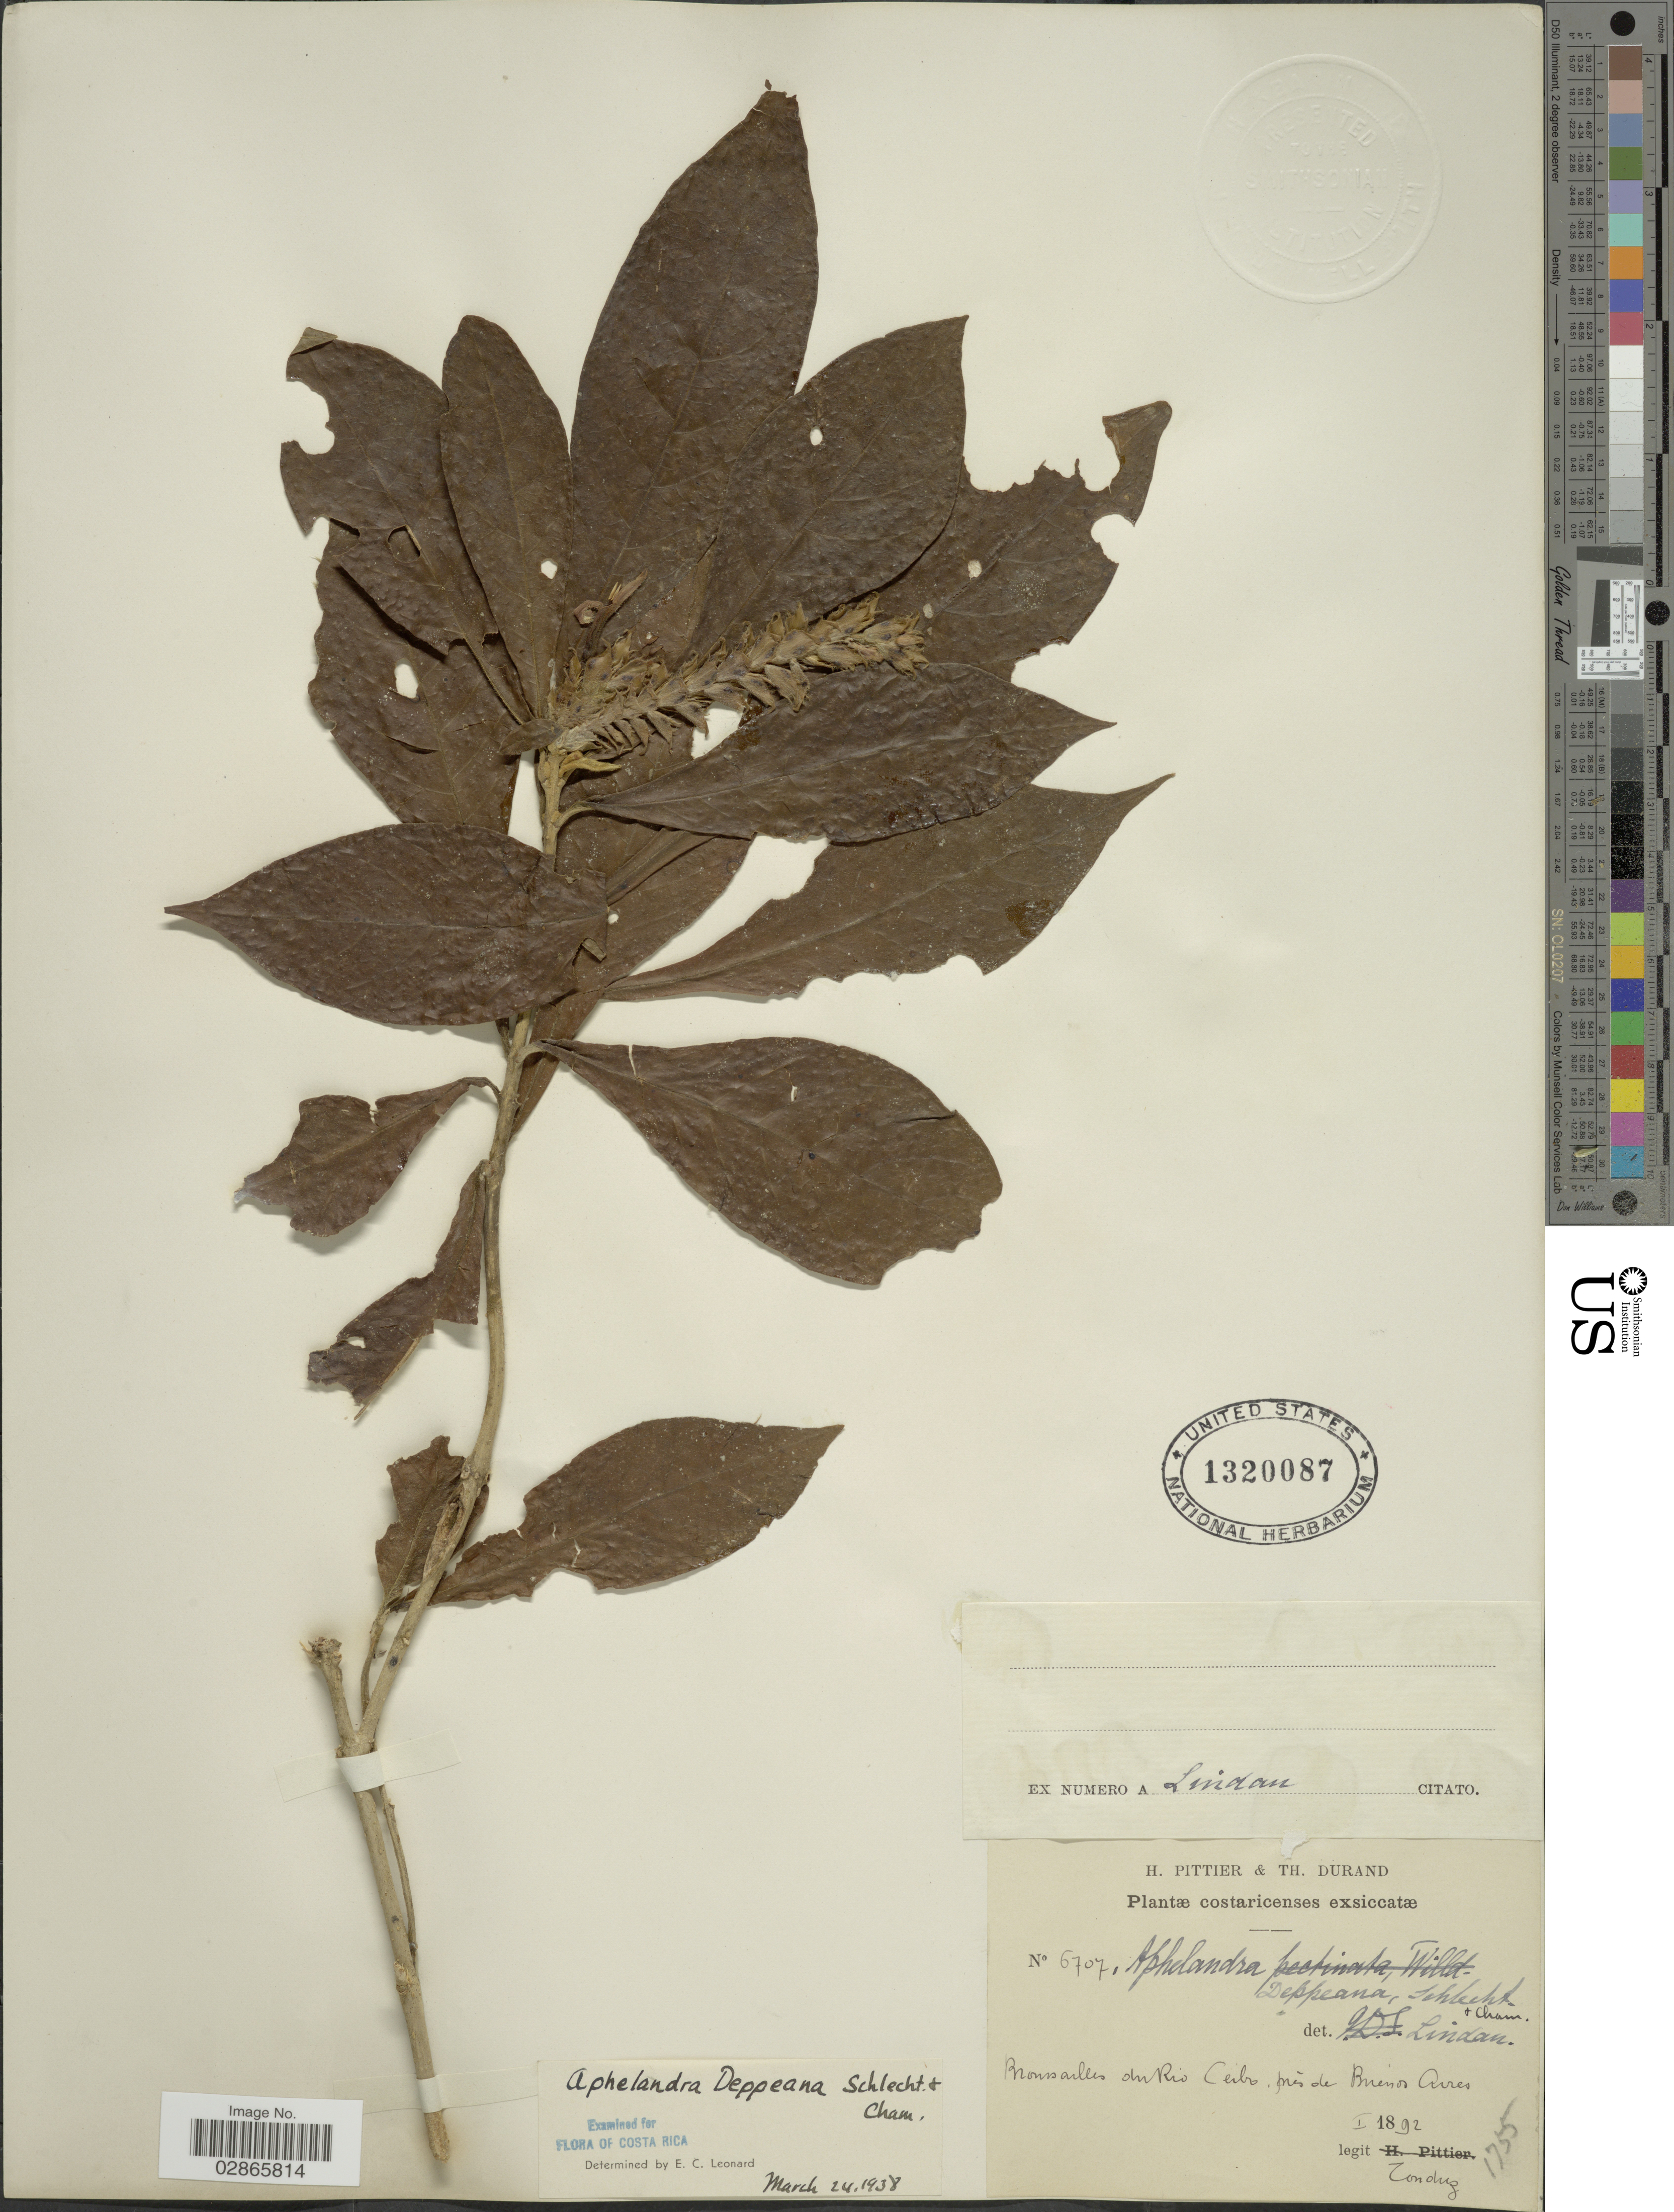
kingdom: Plantae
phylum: Tracheophyta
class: Magnoliopsida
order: Lamiales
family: Acanthaceae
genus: Aphelandra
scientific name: Aphelandra deppeana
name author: Schltdl. & Cham.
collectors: Tonduz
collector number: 6707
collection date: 1892-01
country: Costa Rica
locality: Costaricenses. Broussailles du Rio Ceibo, preès de Buenos Aires.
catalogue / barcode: US 1320087